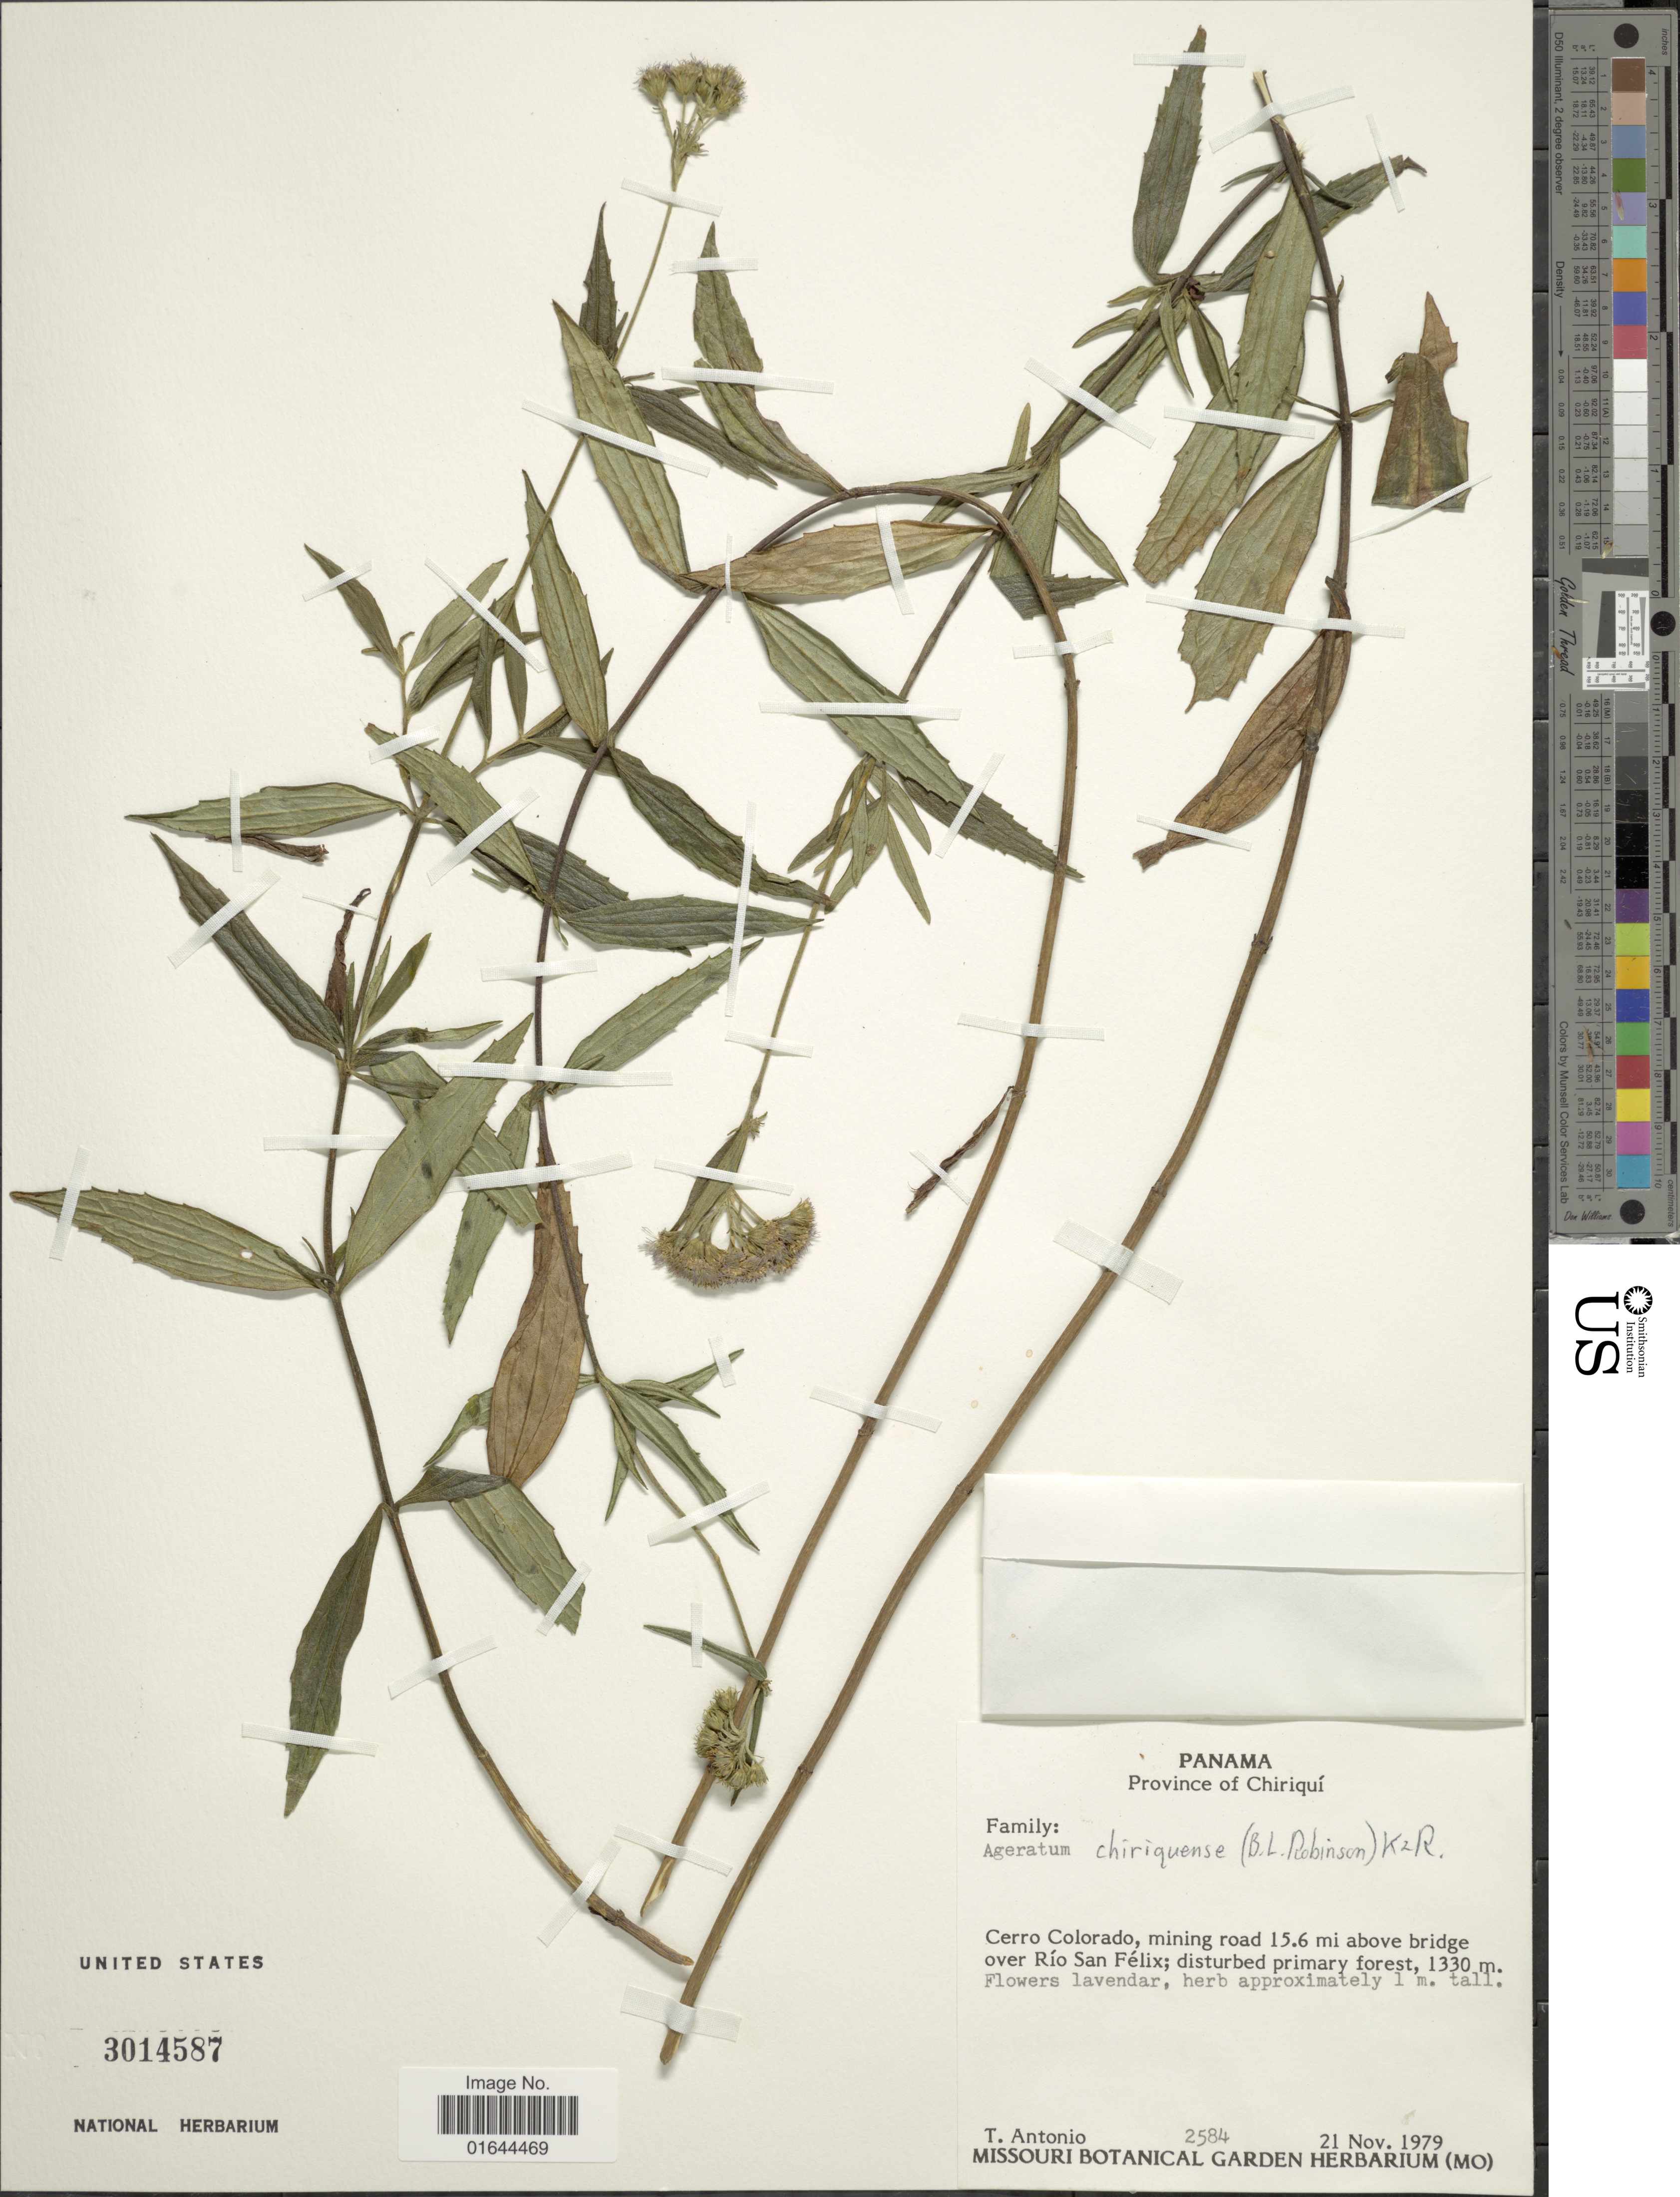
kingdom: Plantae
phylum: Tracheophyta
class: Magnoliopsida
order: Asterales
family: Asteraceae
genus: Ageratum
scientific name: Ageratum chiriquense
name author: (B.L. Rob.) R.M. King & H. Rob.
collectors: T. Antonio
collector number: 2584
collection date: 1979-11-21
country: Panama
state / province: Chiriqui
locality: Province of Chiriqui. Cerro Colorado, mining road 15.6 m. above bridge over Rio San Felix.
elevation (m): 1330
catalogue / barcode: US 3014587